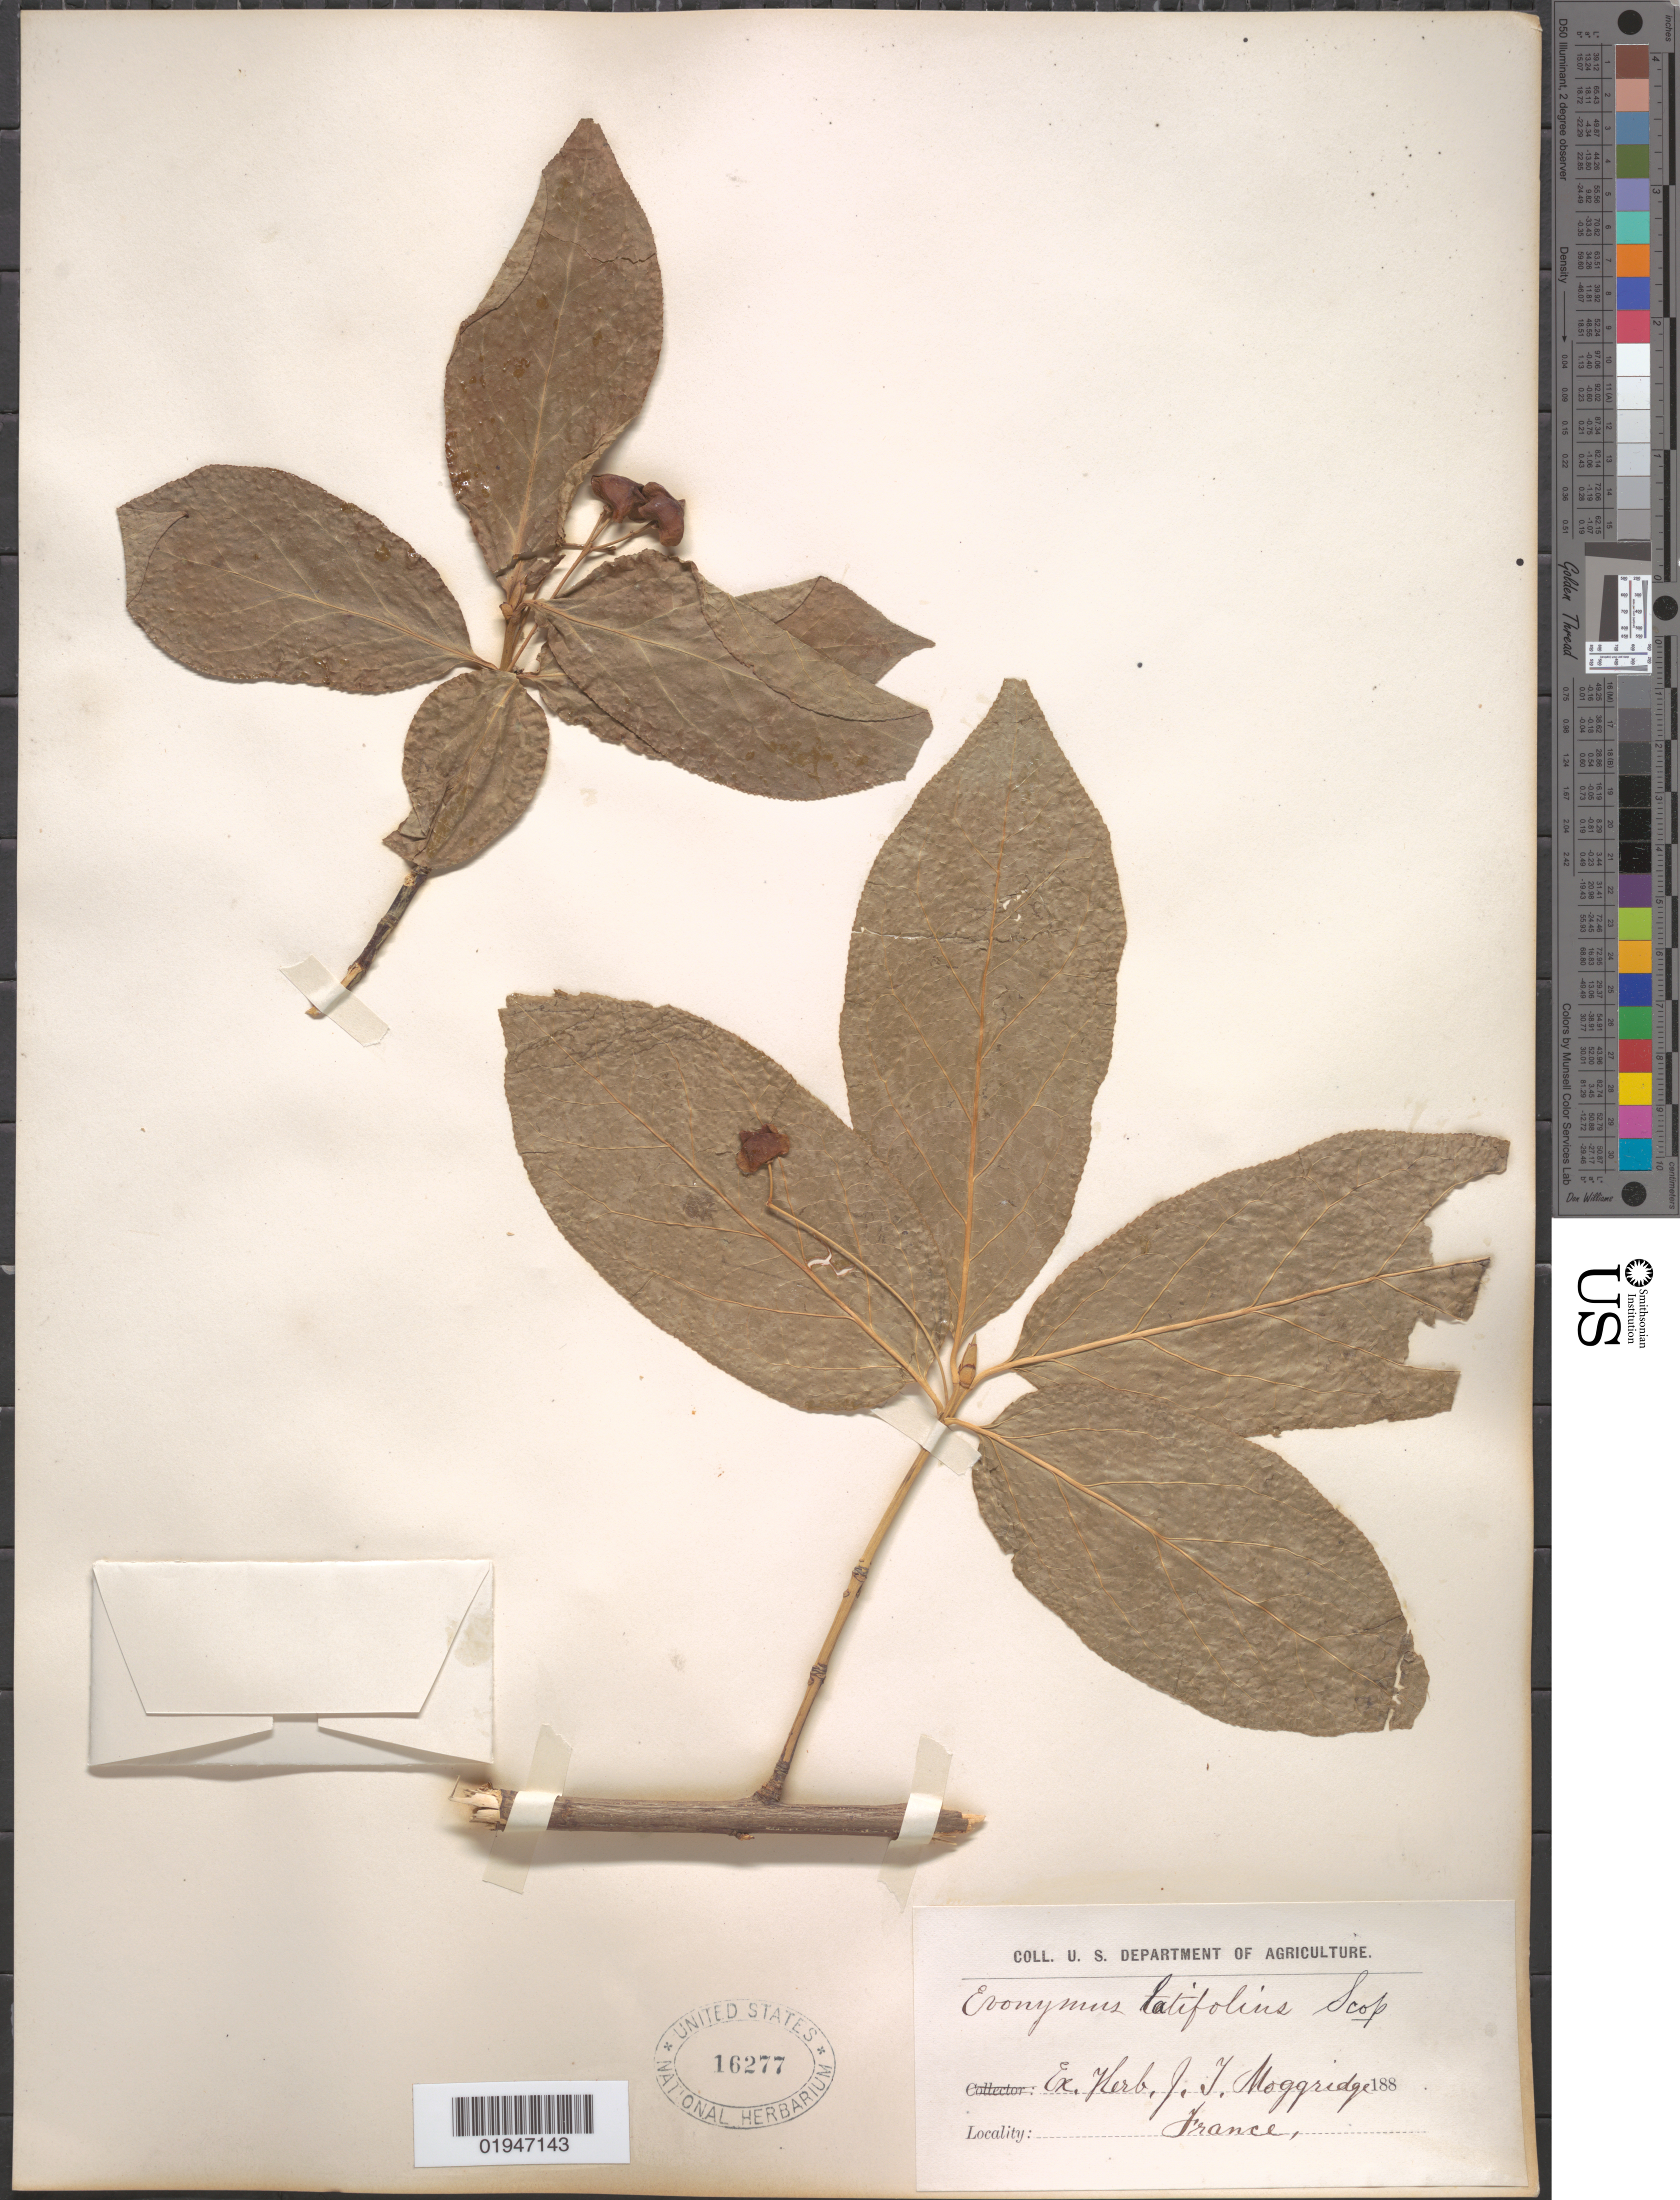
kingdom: Plantae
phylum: Tracheophyta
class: Magnoliopsida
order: Celastrales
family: Celastraceae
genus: Euonymus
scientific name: Euonymus latifolius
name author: (L.) Mill.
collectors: ex herb. J.T. Moggridge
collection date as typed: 188-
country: France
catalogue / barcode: US 16277